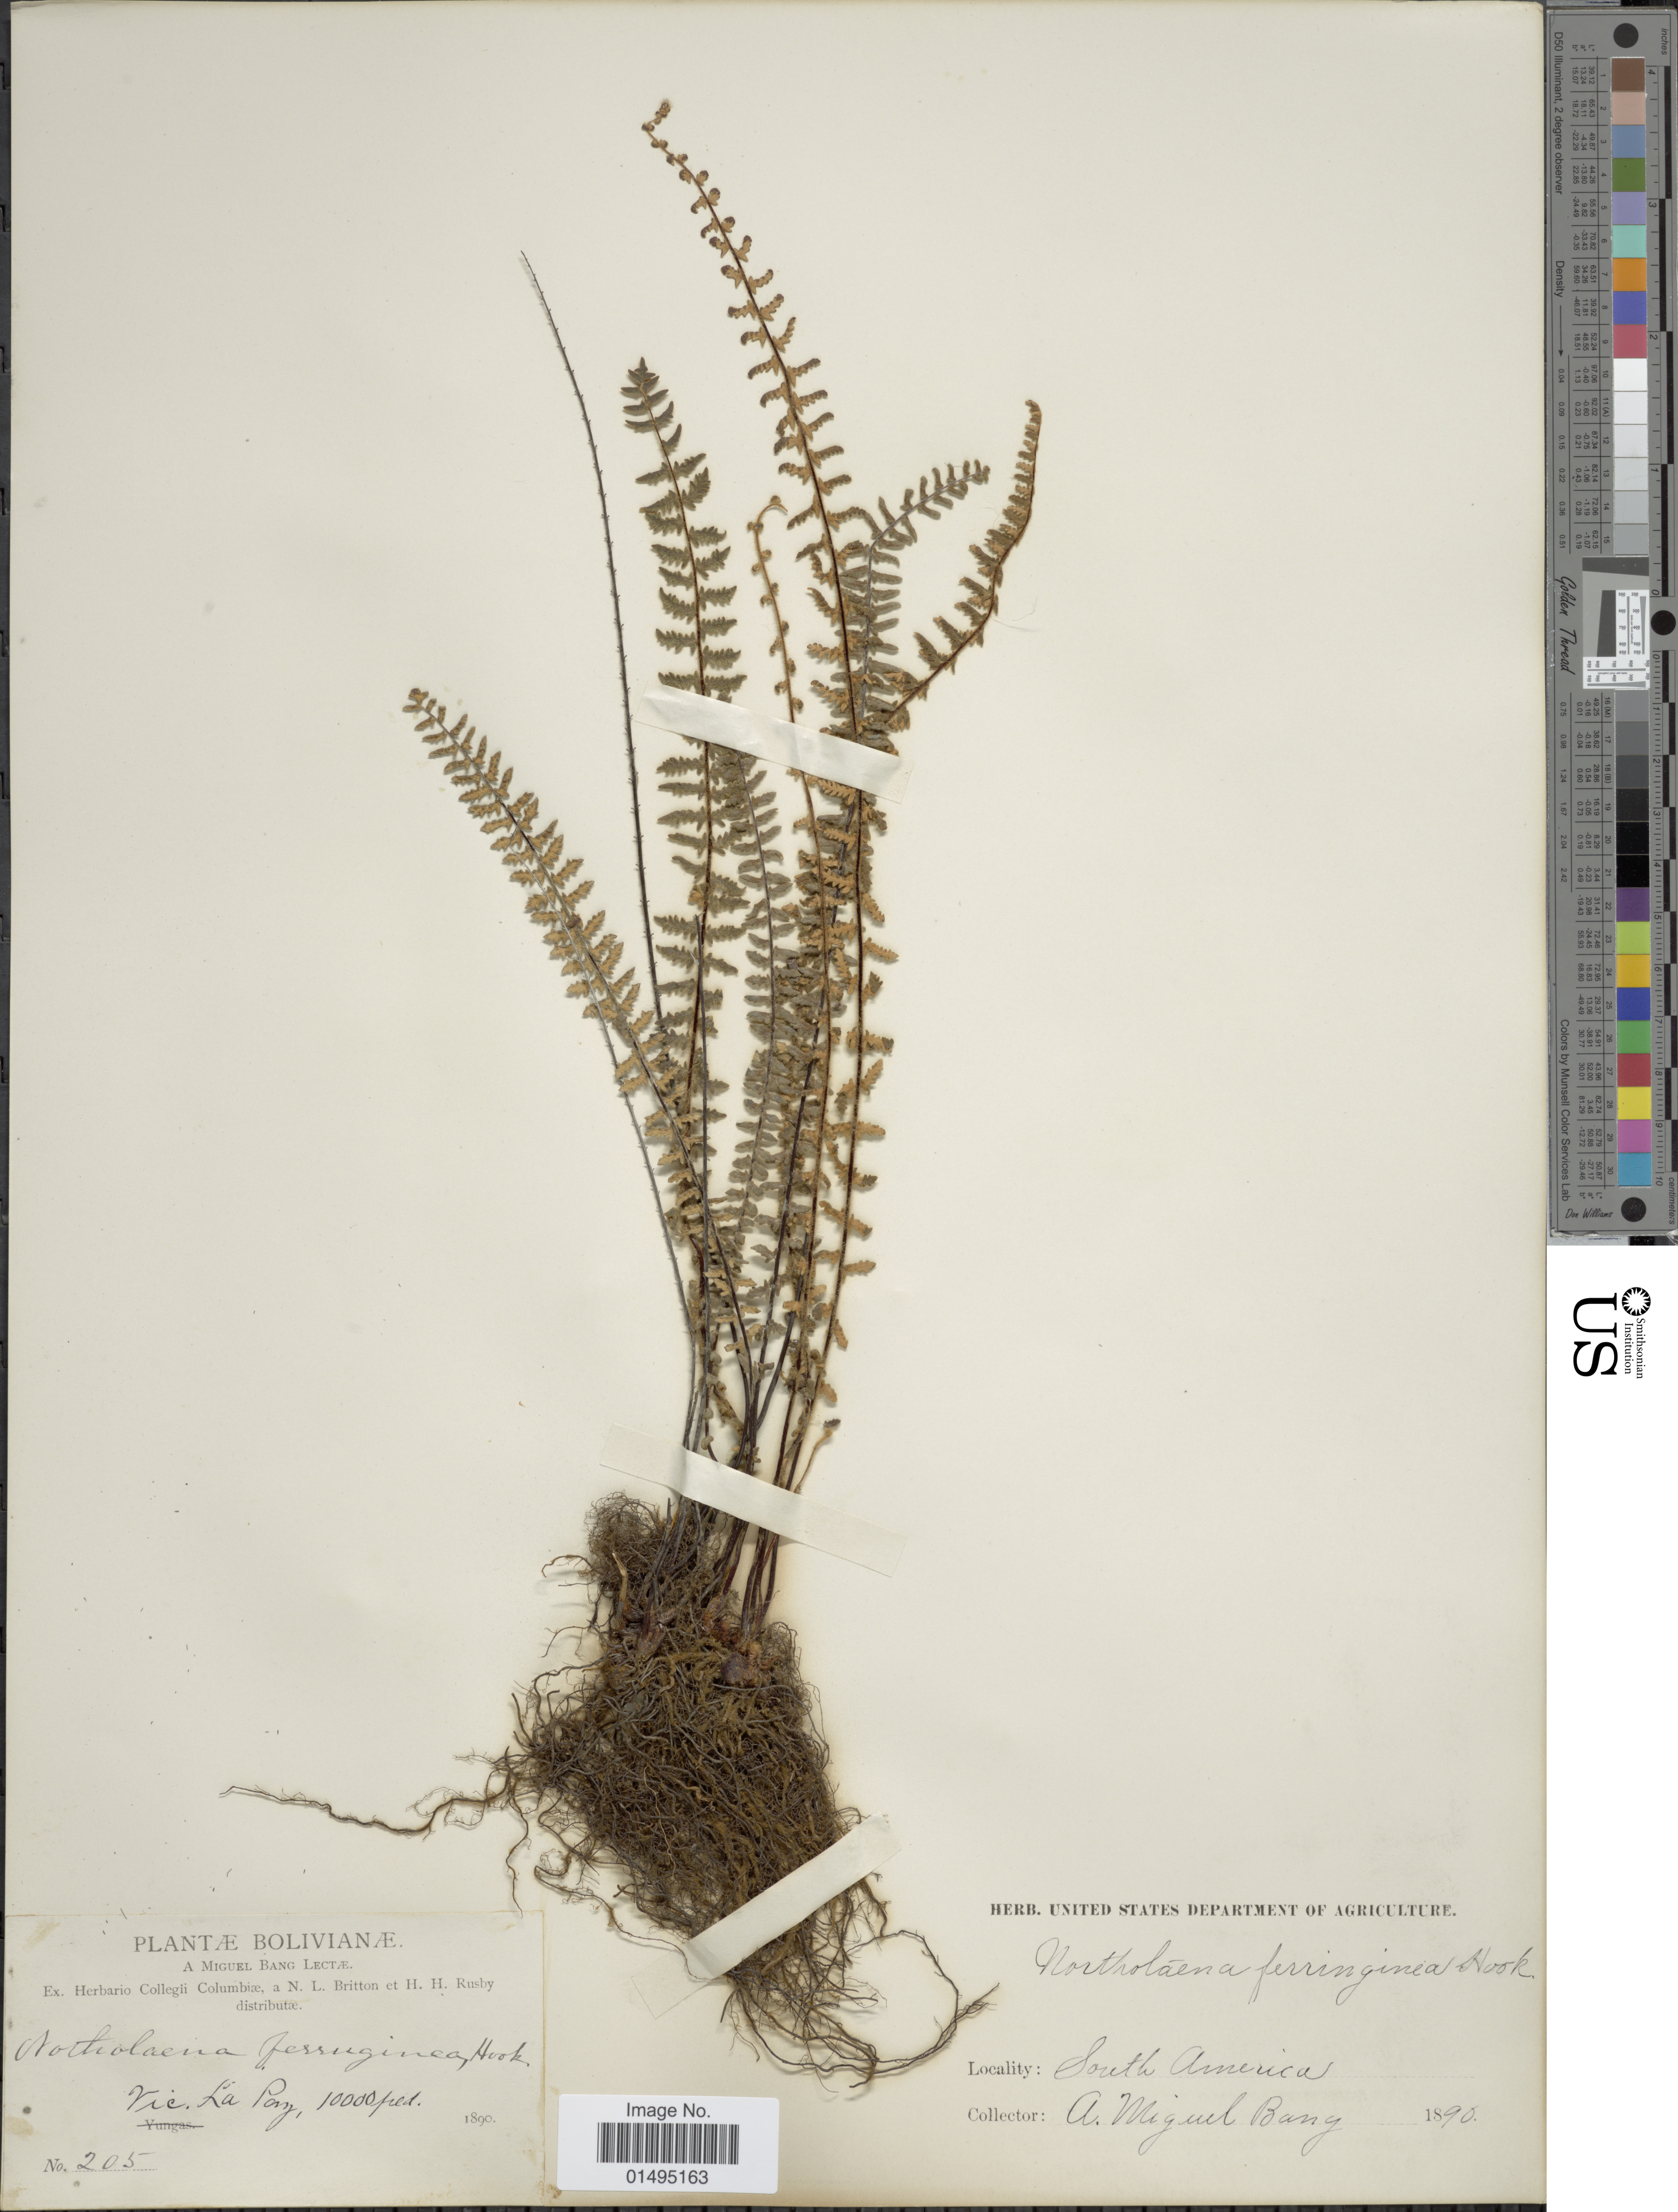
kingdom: Plantae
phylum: Tracheophyta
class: Polypodiopsida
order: Polypodiales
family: Pteridaceae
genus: Myriopteris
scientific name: Myriopteris aurea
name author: (Poir.) Grusz & Windham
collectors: M. Bang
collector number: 205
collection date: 1890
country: Bolivia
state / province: La Paz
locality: Vic. La Paz, South America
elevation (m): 3048